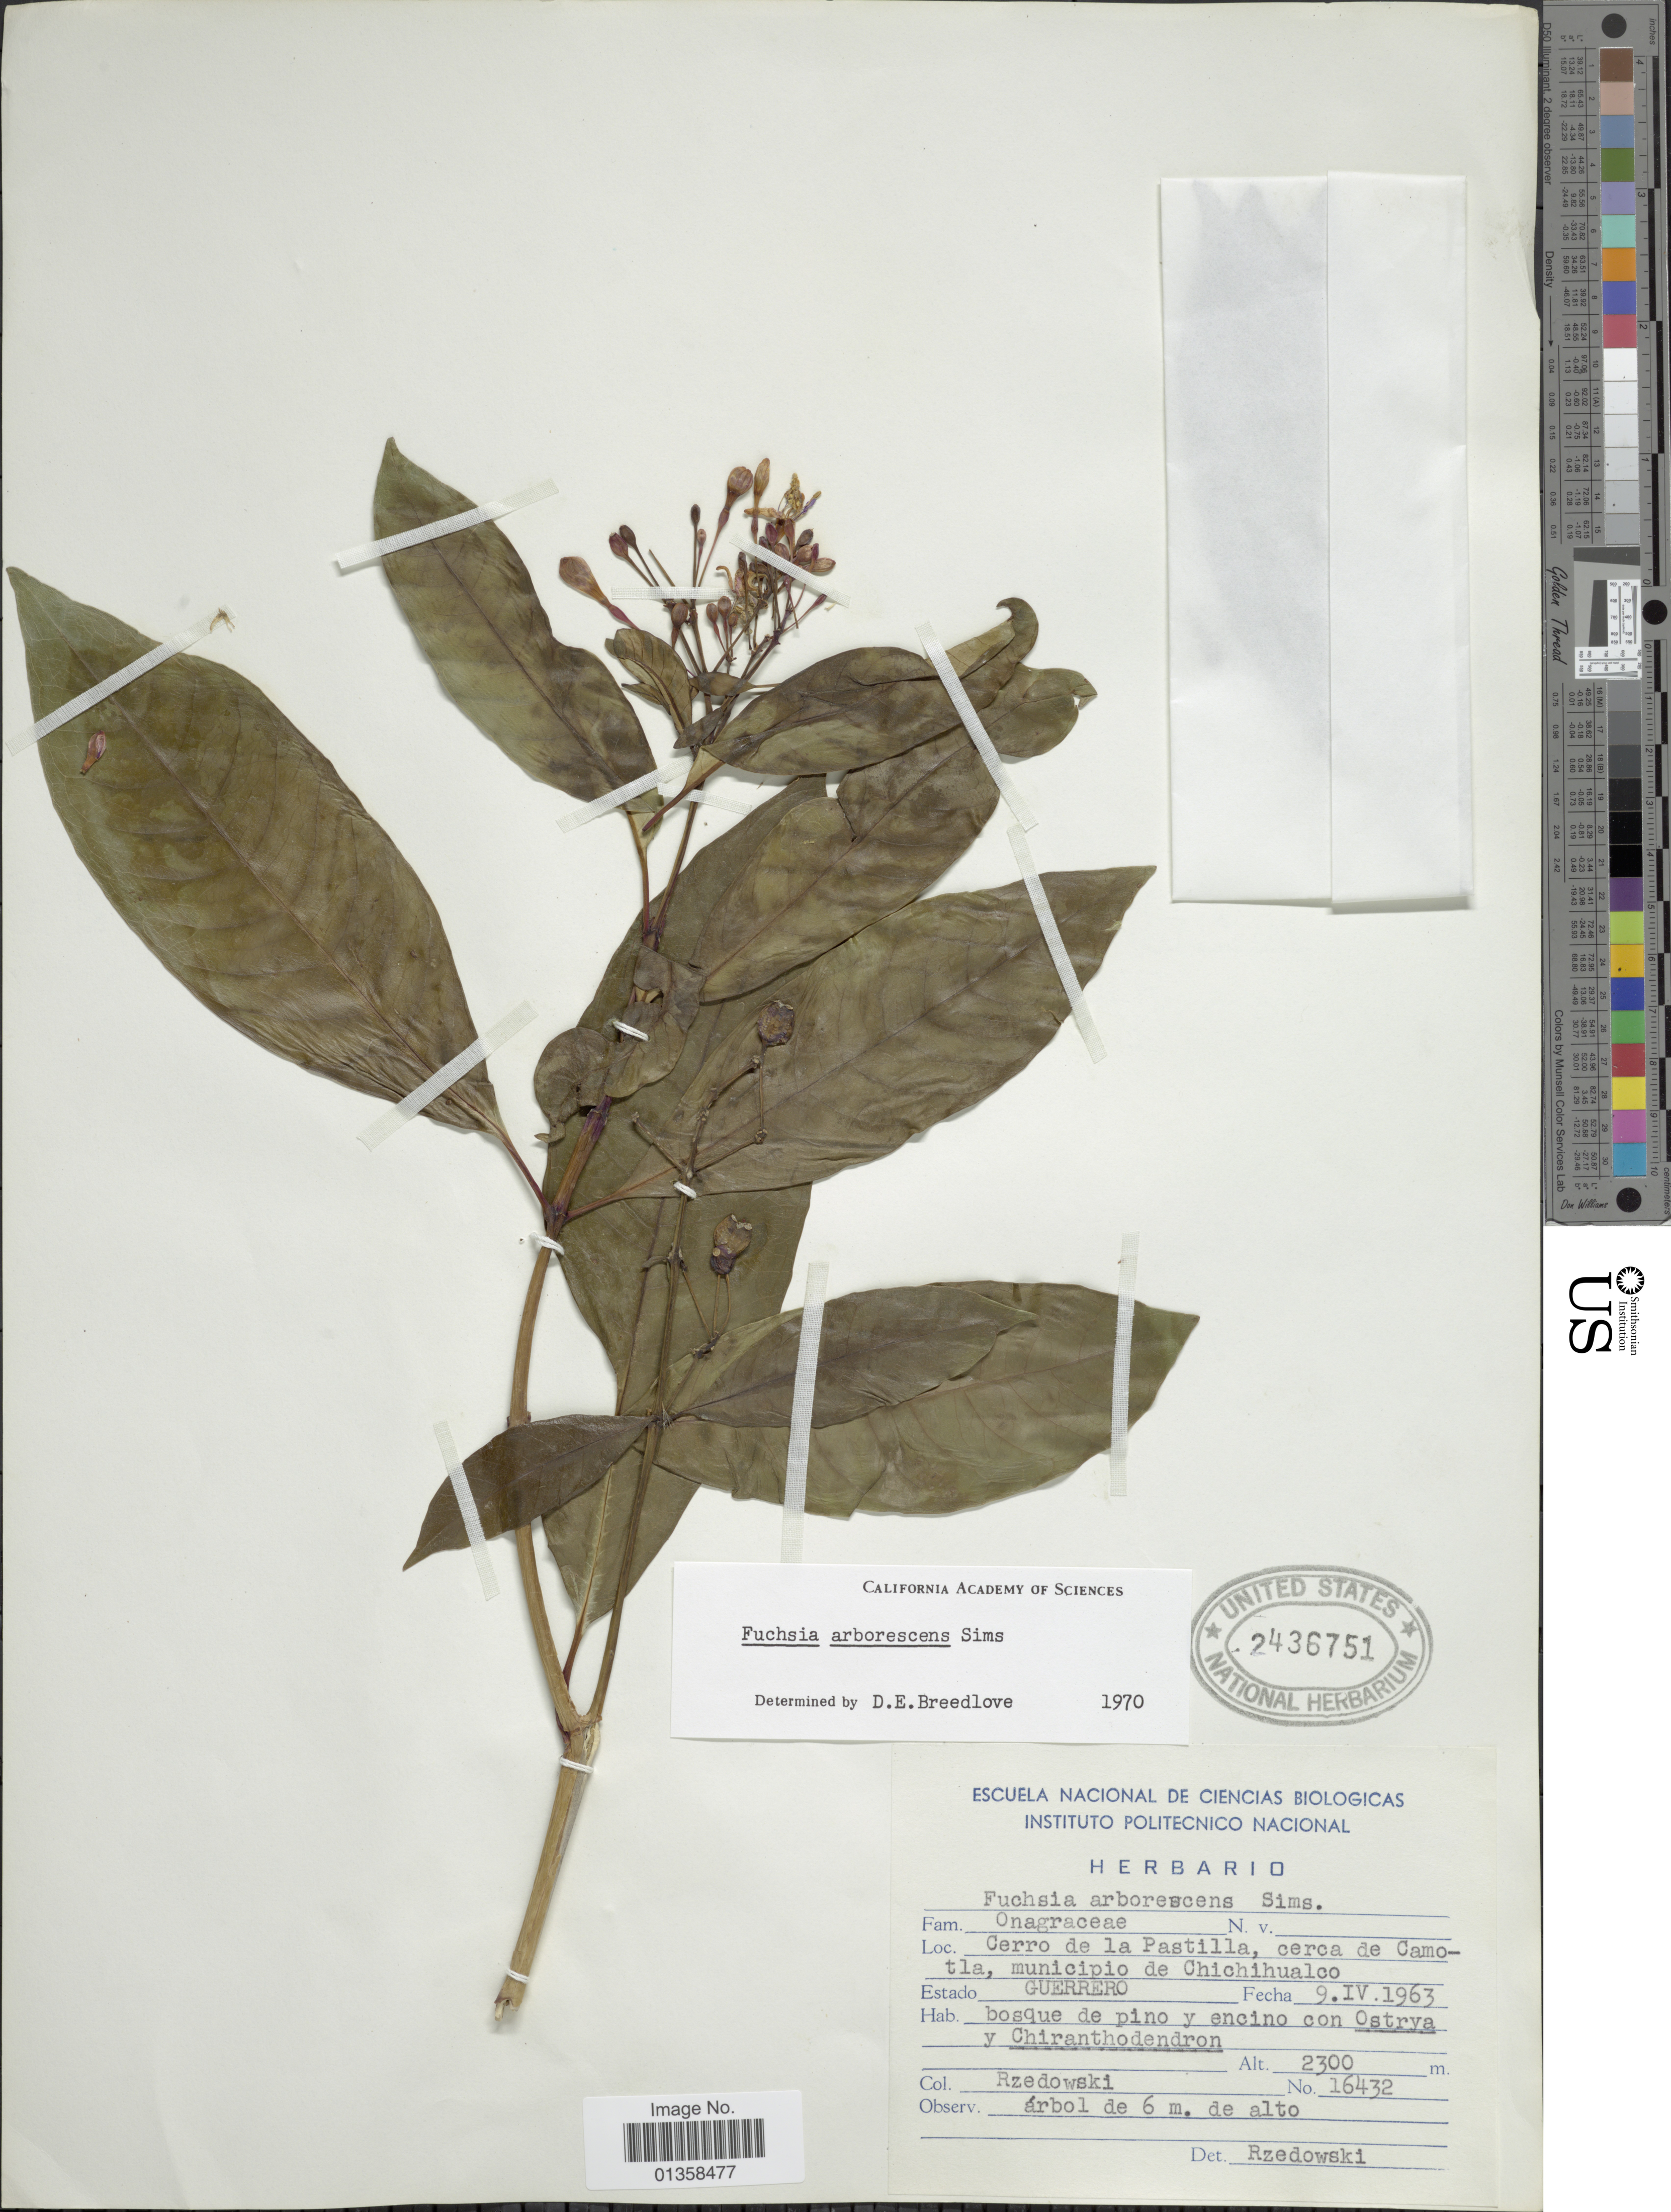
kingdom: Plantae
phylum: Tracheophyta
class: Magnoliopsida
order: Myrtales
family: Onagraceae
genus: Fuchsia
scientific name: Fuchsia arborescens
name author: Sims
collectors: Rzedowski, --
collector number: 16432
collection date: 1963-04-09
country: Mexico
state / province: Guerrero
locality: Cerro de la Pastilla, cerca de Camotla, municipio de Chichihualco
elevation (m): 2300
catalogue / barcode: US 2436751